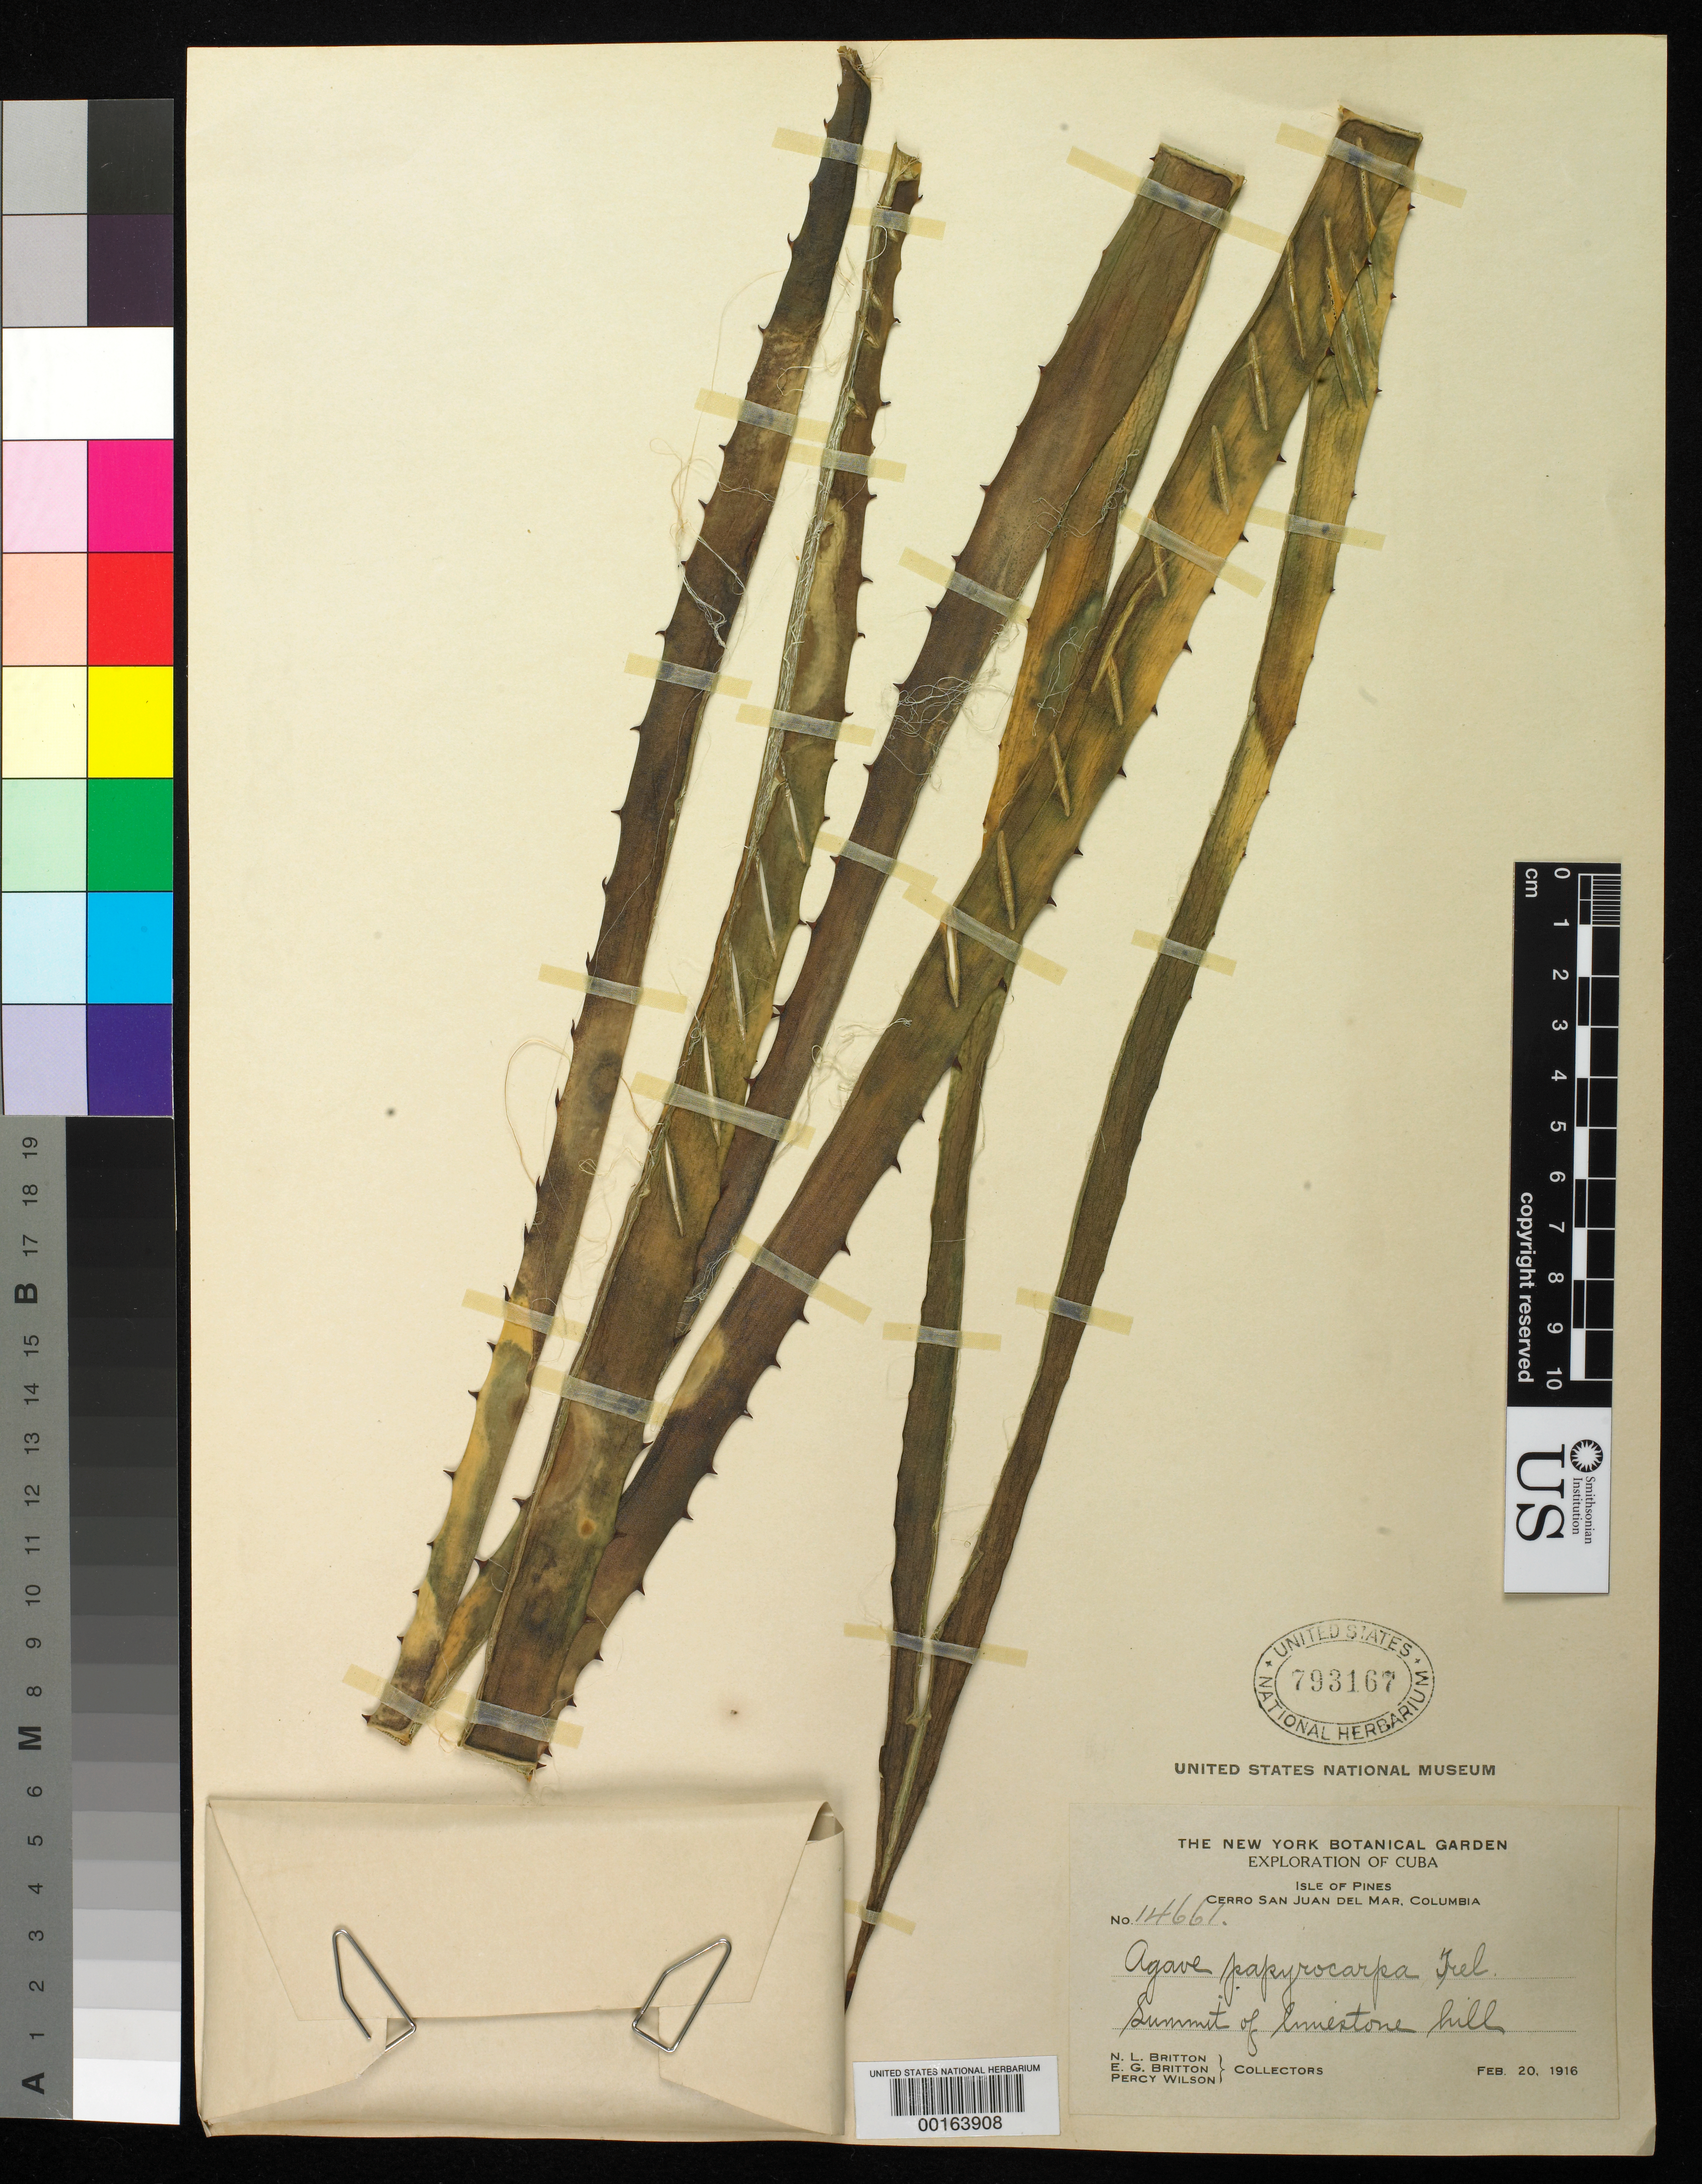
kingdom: Plantae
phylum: Tracheophyta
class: Liliopsida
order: Asparagales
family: Asparagaceae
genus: Agave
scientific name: Agave papyrocarpa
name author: Trel.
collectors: N. Britton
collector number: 14661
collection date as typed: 20 Feb 1916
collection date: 1916-02-20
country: Cuba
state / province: Isla de La Juventud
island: Isla de La Juventud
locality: Cerro san juan del mar, columbia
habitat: Summit of limestone hill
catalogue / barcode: US 793167